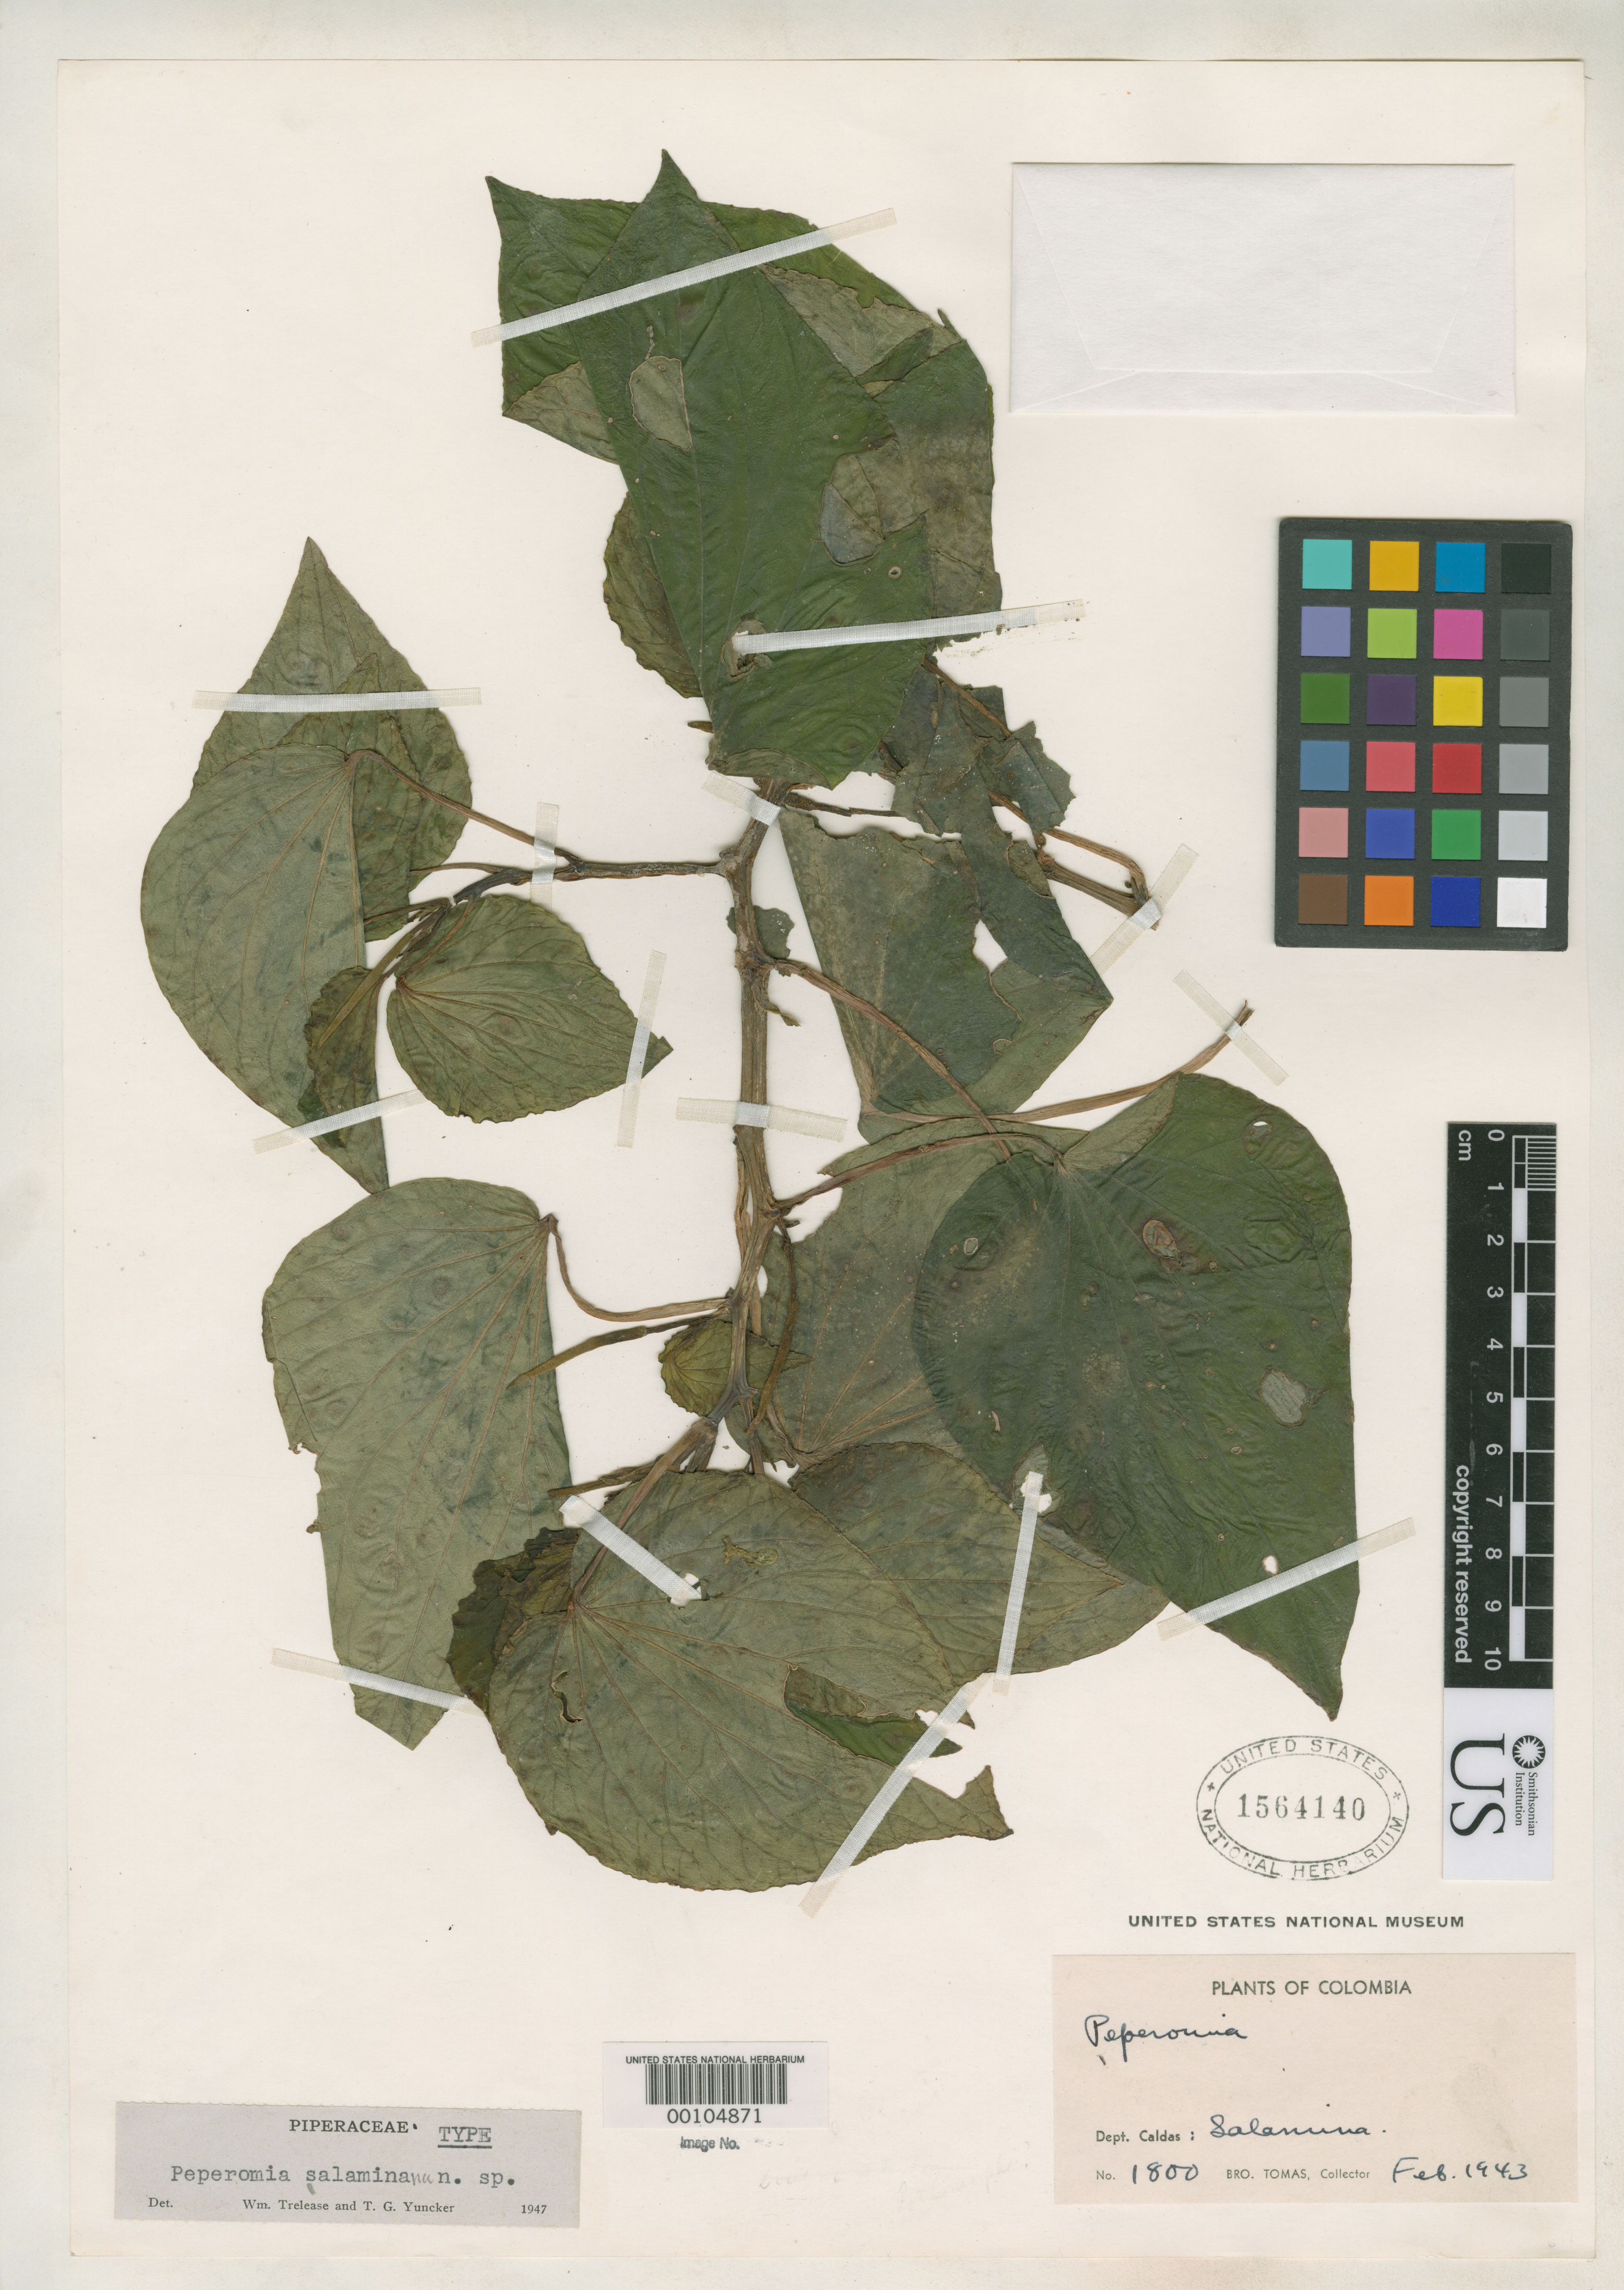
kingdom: Plantae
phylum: Tracheophyta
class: Magnoliopsida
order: Piperales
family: Piperaceae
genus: Peperomia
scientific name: Peperomia salaminana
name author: Trel. & Yunck.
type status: Holotype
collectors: B. Tomas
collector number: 1800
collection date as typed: Feb 1943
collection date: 1943-02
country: Colombia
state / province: Caldas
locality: SalaMina.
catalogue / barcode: US 1564140